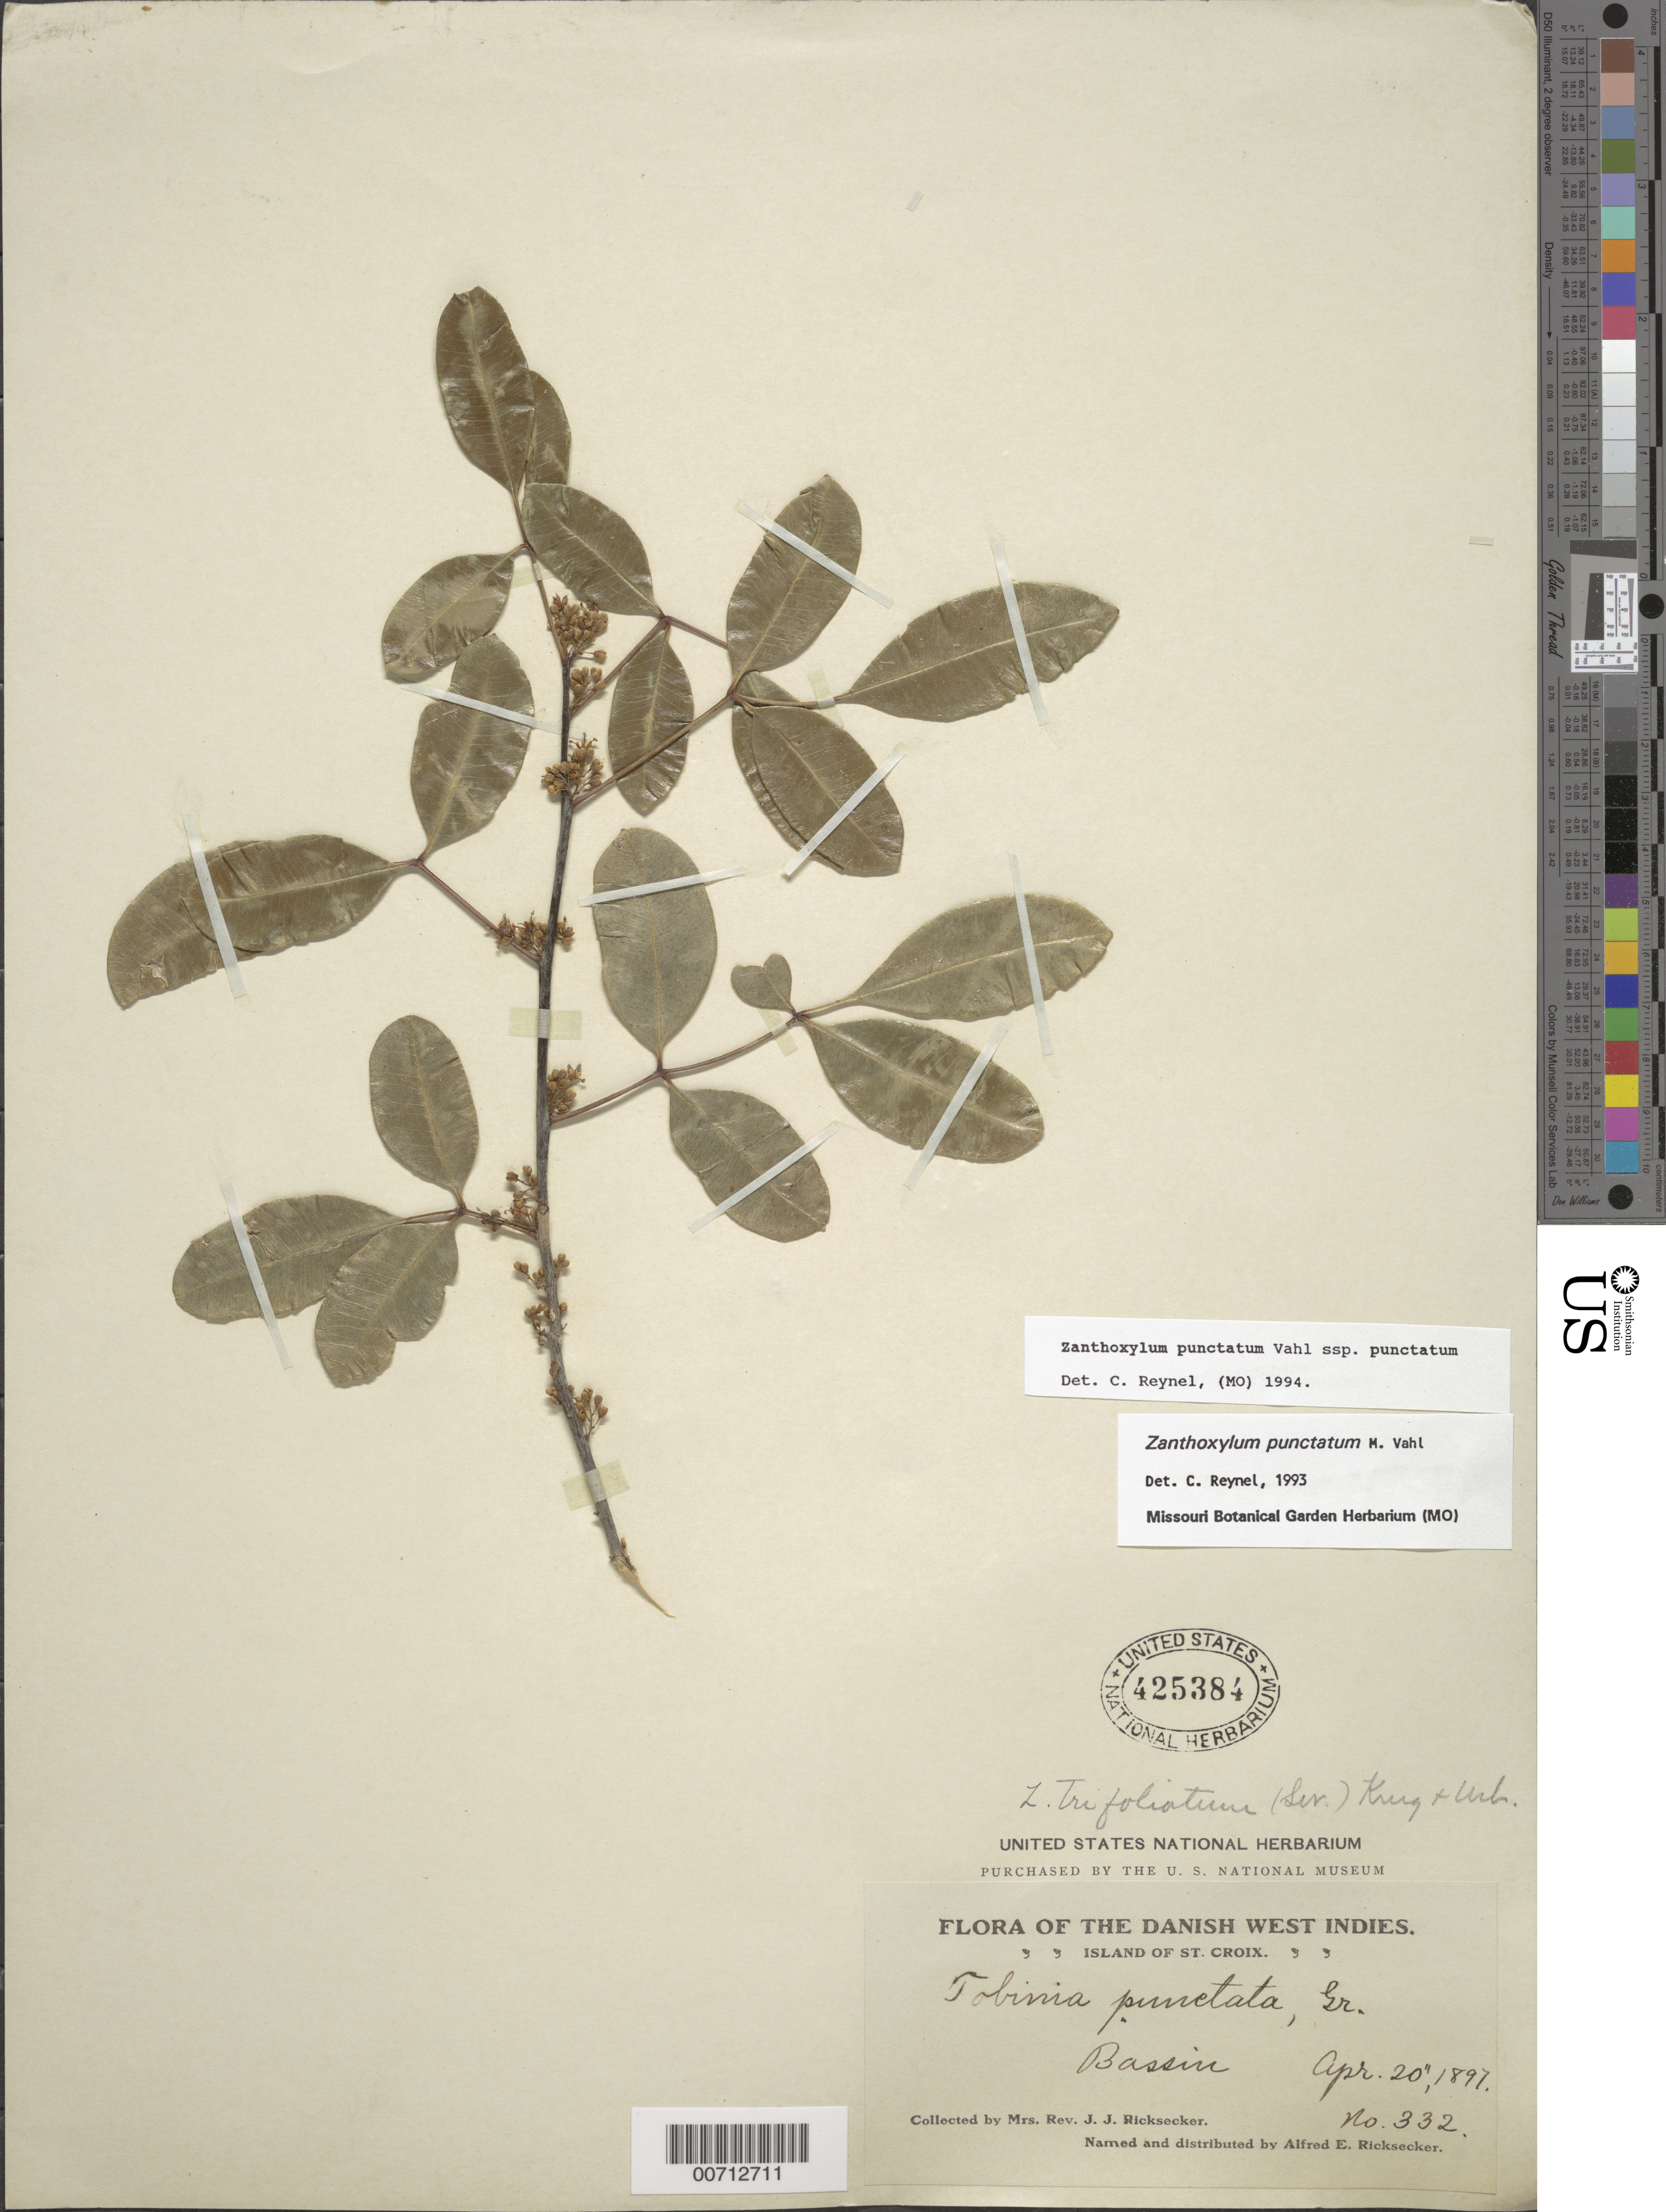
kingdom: Plantae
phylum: Tracheophyta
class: Magnoliopsida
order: Sapindales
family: Rutaceae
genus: Zanthoxylum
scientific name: Zanthoxylum punctatum subsp. punctatum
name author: Vahl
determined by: Reynel, Carlos A., (MO), Missouri Botanical Garden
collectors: Mrs. J. J. Ricksecker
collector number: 332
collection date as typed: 20 Apr 1897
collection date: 1897-04-20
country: U.S. Virgin Islands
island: St. Croix Island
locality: Bassin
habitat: Bassin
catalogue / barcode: US 425384